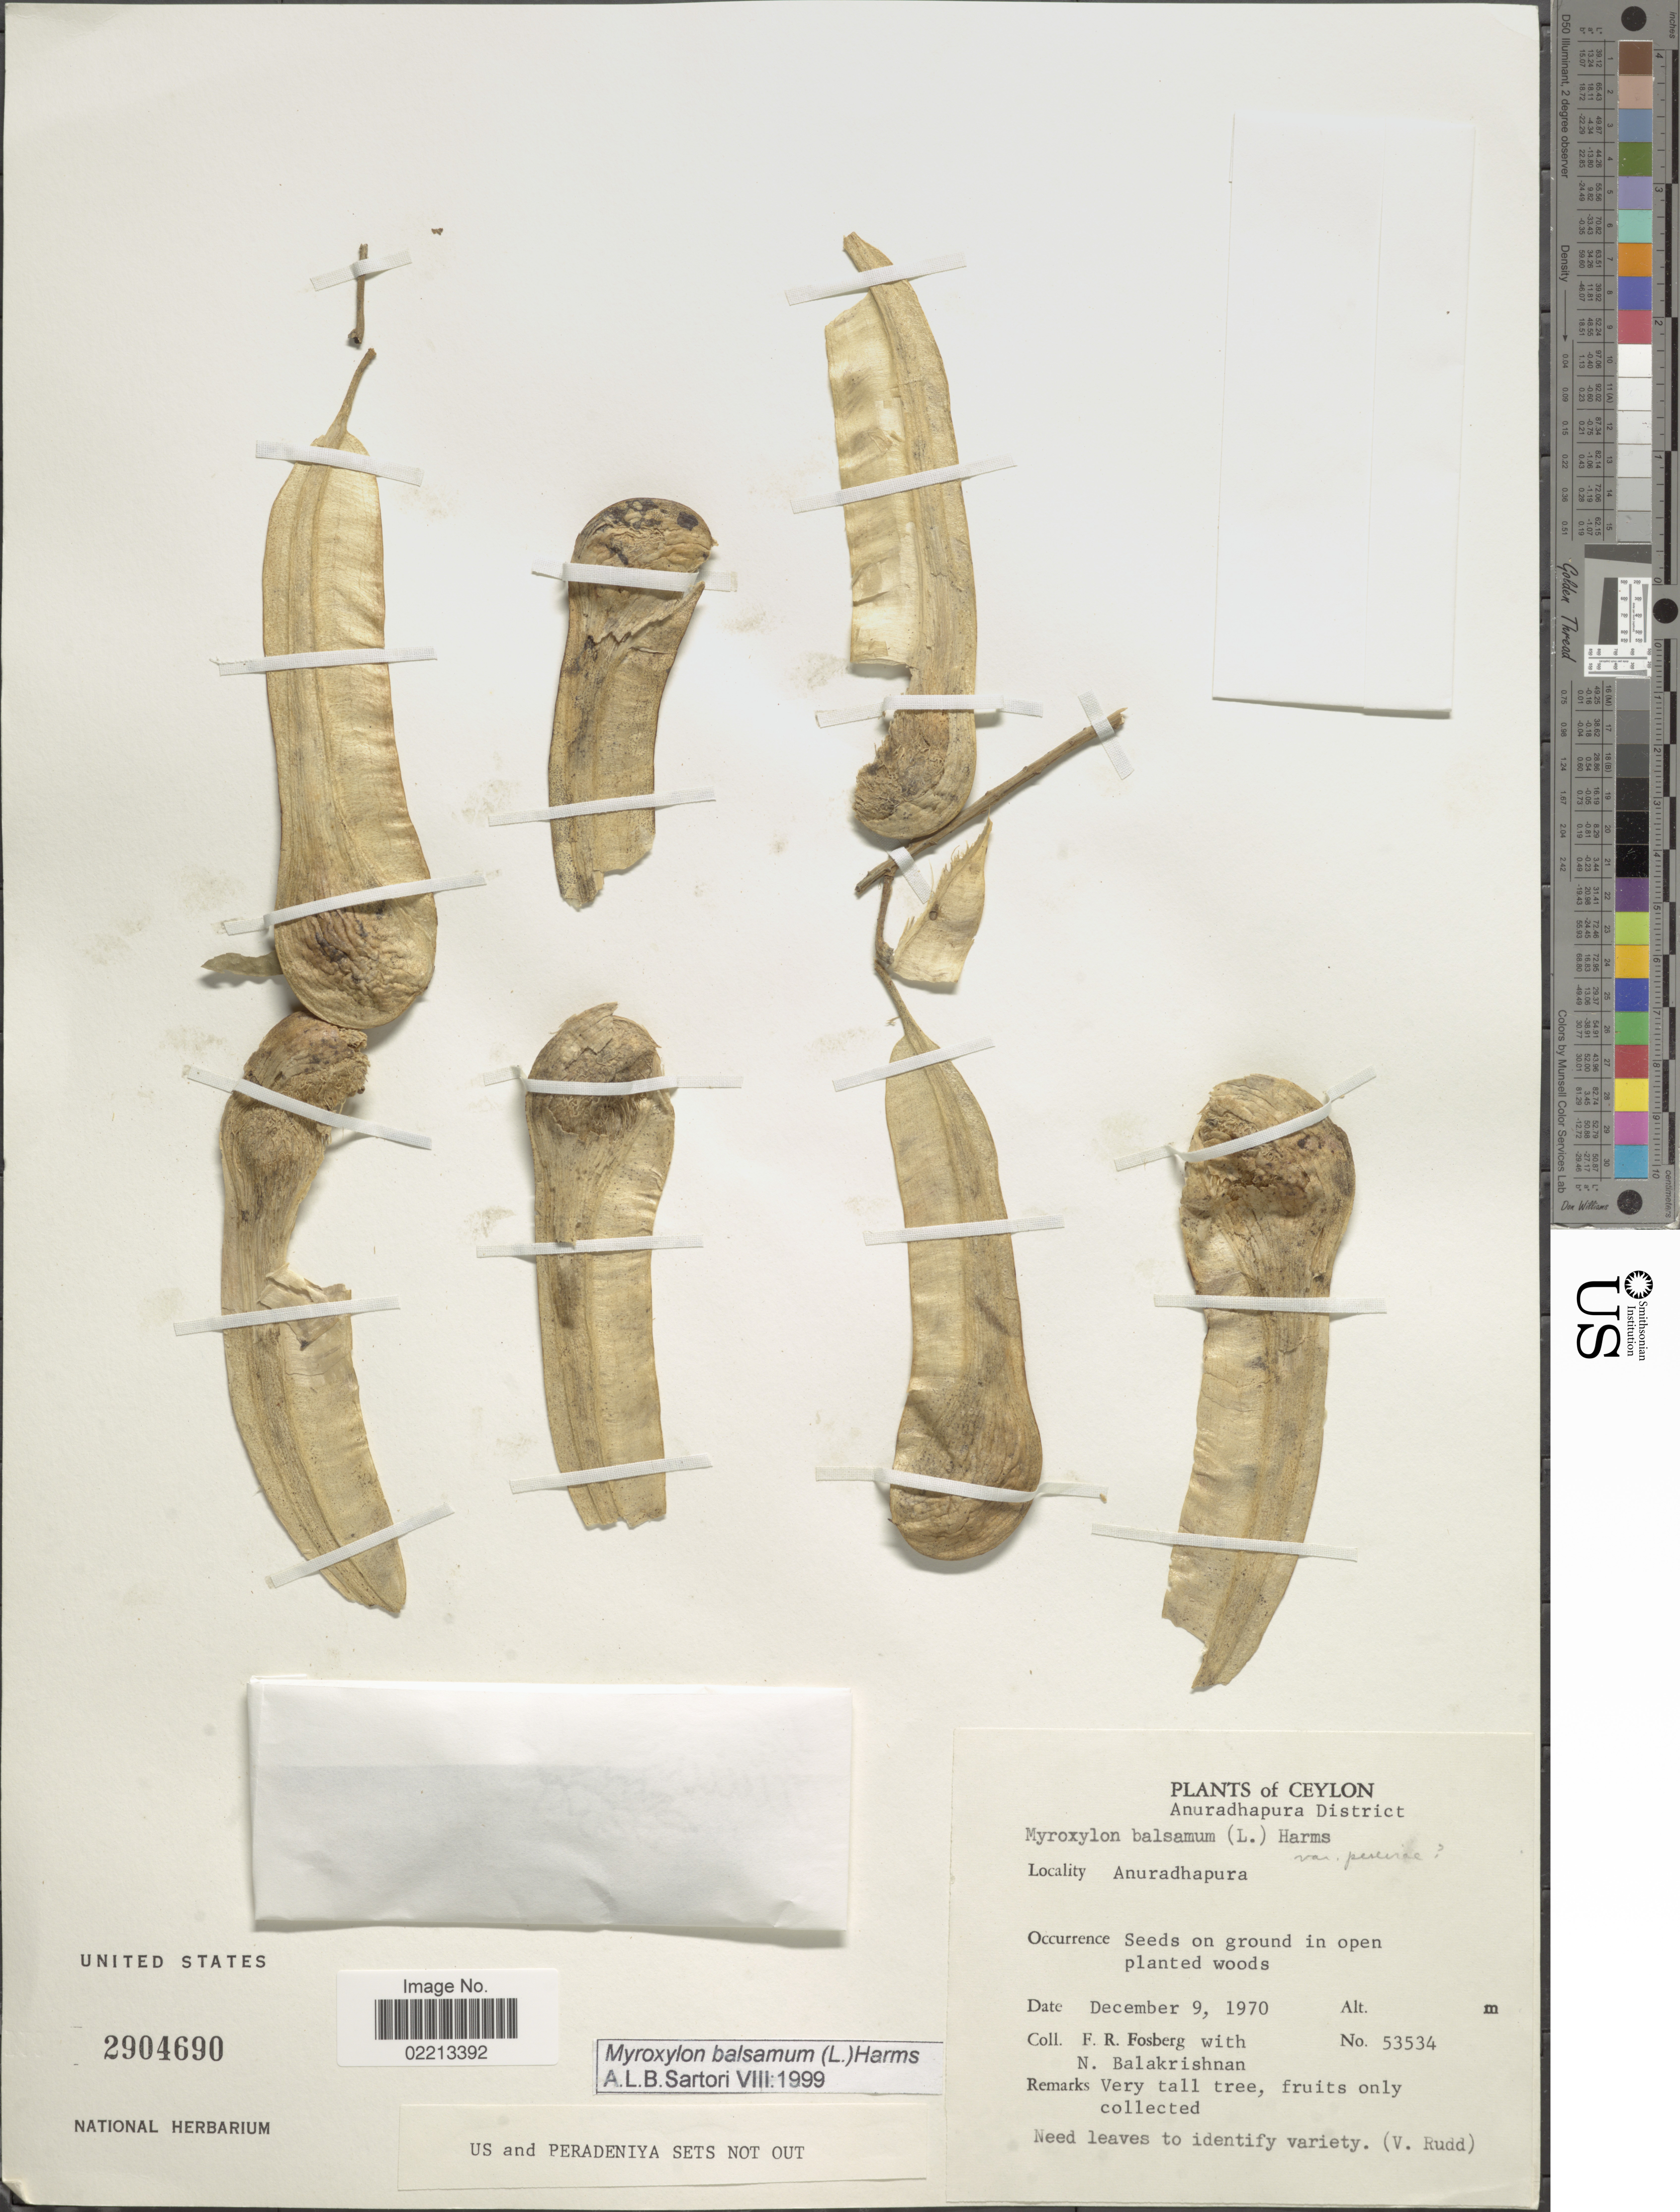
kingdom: Plantae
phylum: Tracheophyta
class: Magnoliopsida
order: Fabales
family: Fabaceae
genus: Myroxylon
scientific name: Myroxylon balsamum var. pereirae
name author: (Royle) Harms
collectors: F. R. Fosberg & N. Balakrishnan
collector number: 53534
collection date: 1970-12-09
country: Sri Lanka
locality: Anuradhapura District, Anuradhapura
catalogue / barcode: US 2904690